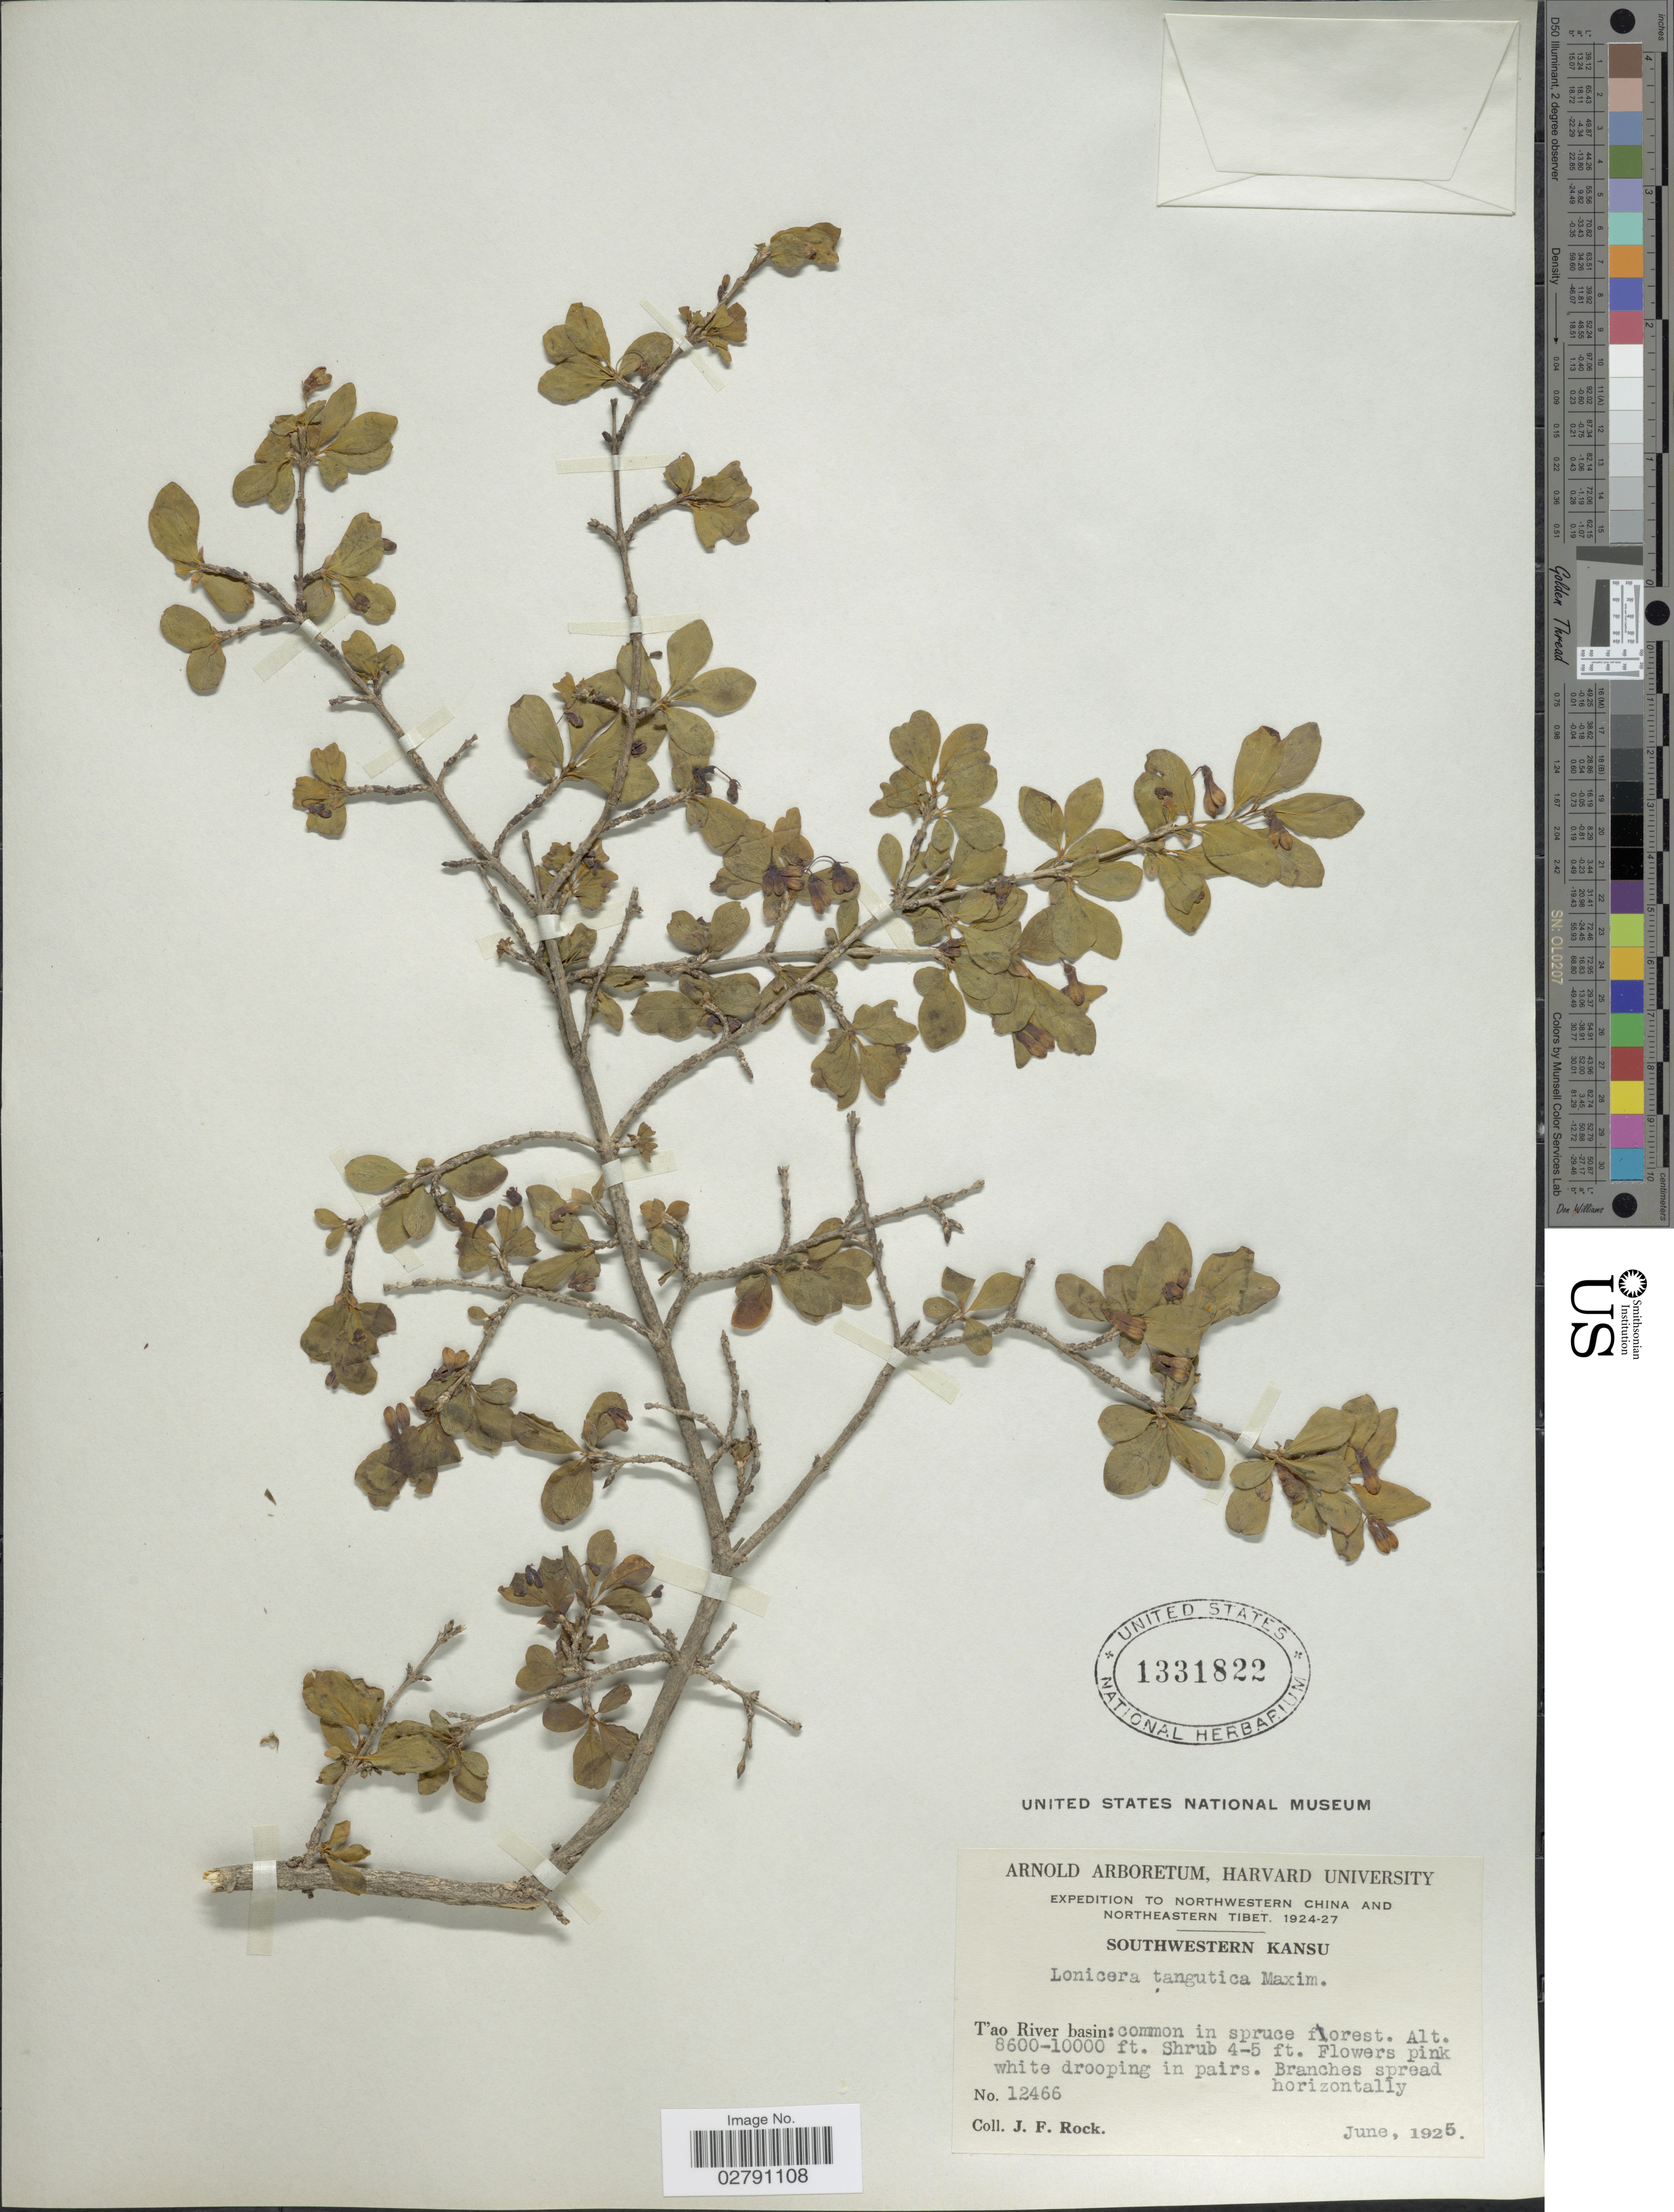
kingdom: Plantae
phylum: Tracheophyta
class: Magnoliopsida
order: Dipsacales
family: Caprifoliaceae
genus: Lonicera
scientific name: Lonicera tangutica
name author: Maxim.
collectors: J. Rock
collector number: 12466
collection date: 1925-06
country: China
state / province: Gansu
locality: Northwestern China and Northeastern Tibet. Southwestern Kansu. T'ao River basin: common in spruce forest.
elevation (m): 2621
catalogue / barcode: US 1331822